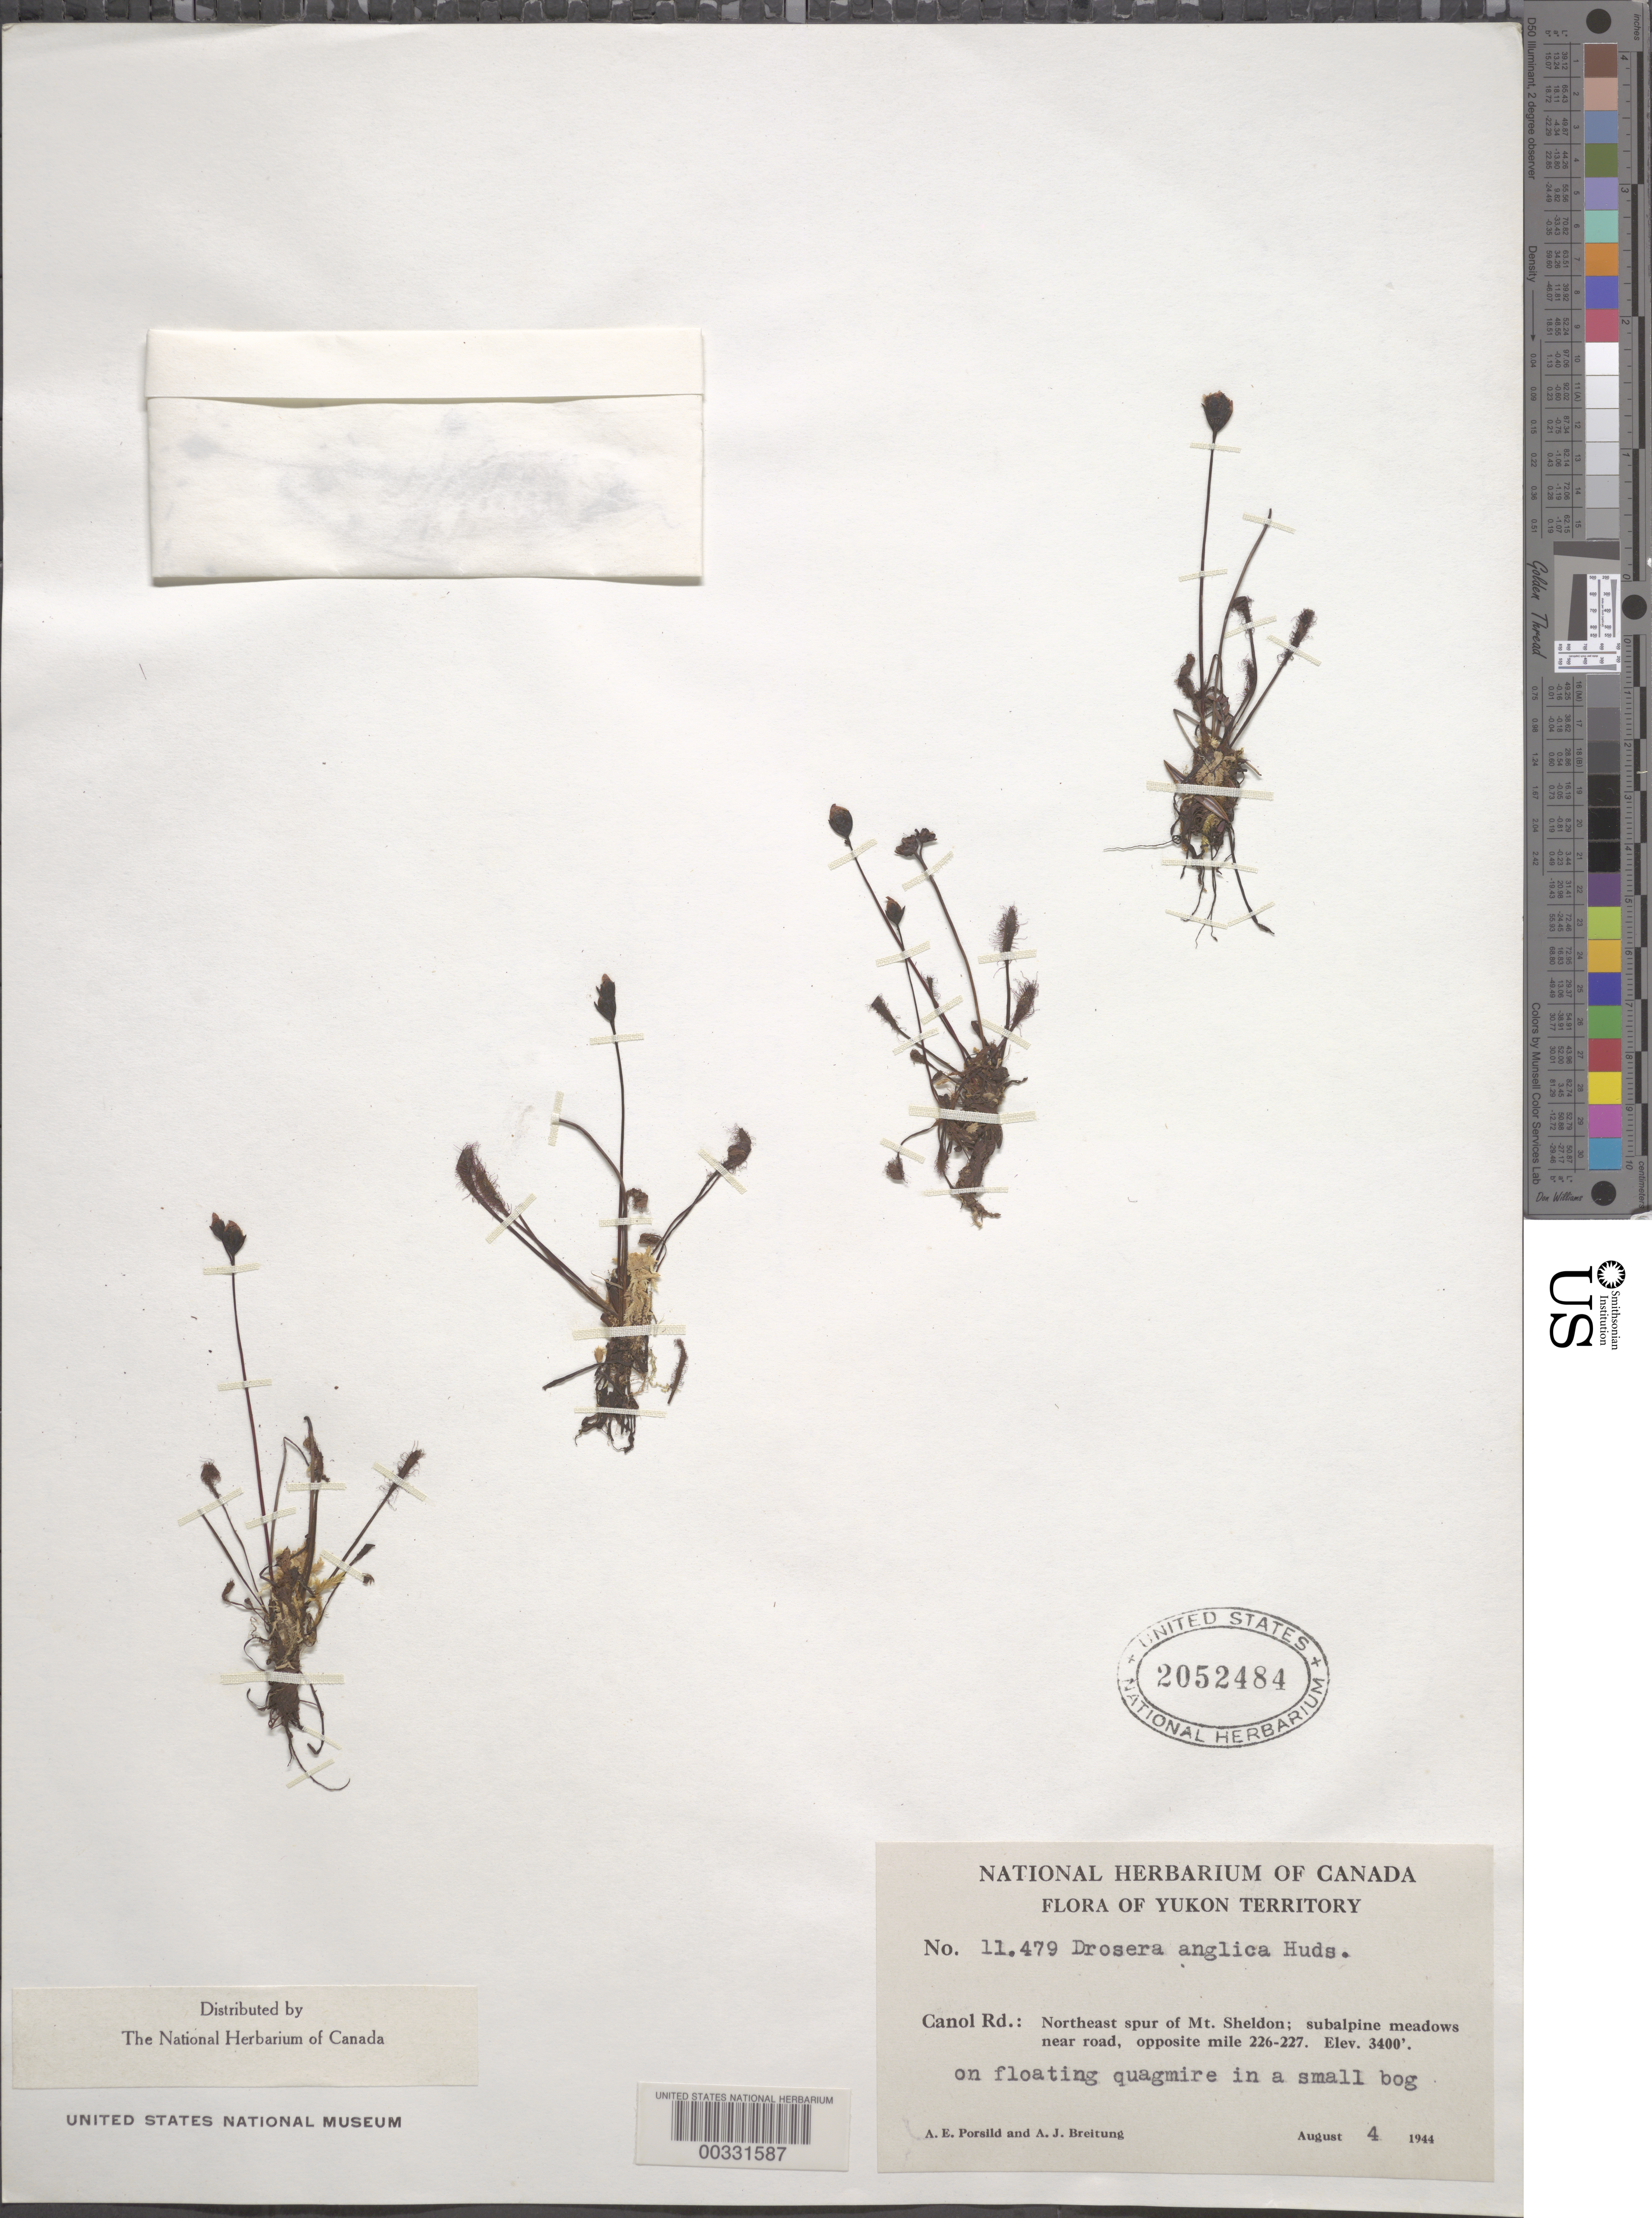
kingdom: Plantae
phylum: Tracheophyta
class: Magnoliopsida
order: Caryophyllales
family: Droseraceae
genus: Drosera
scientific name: Drosera anglica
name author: Huds.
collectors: A. E. Porsild & A. J. Breitung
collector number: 11.479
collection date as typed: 04 Aug 1944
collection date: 1944-08-04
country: Canada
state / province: Yukon Territory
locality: Canol road, ne spur of mt. sheldon, subalpine meadows near road, opposite mile 226-227.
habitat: Subalpine meadows near road on floating quagmire in a small bog.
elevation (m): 1036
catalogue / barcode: US 2052484